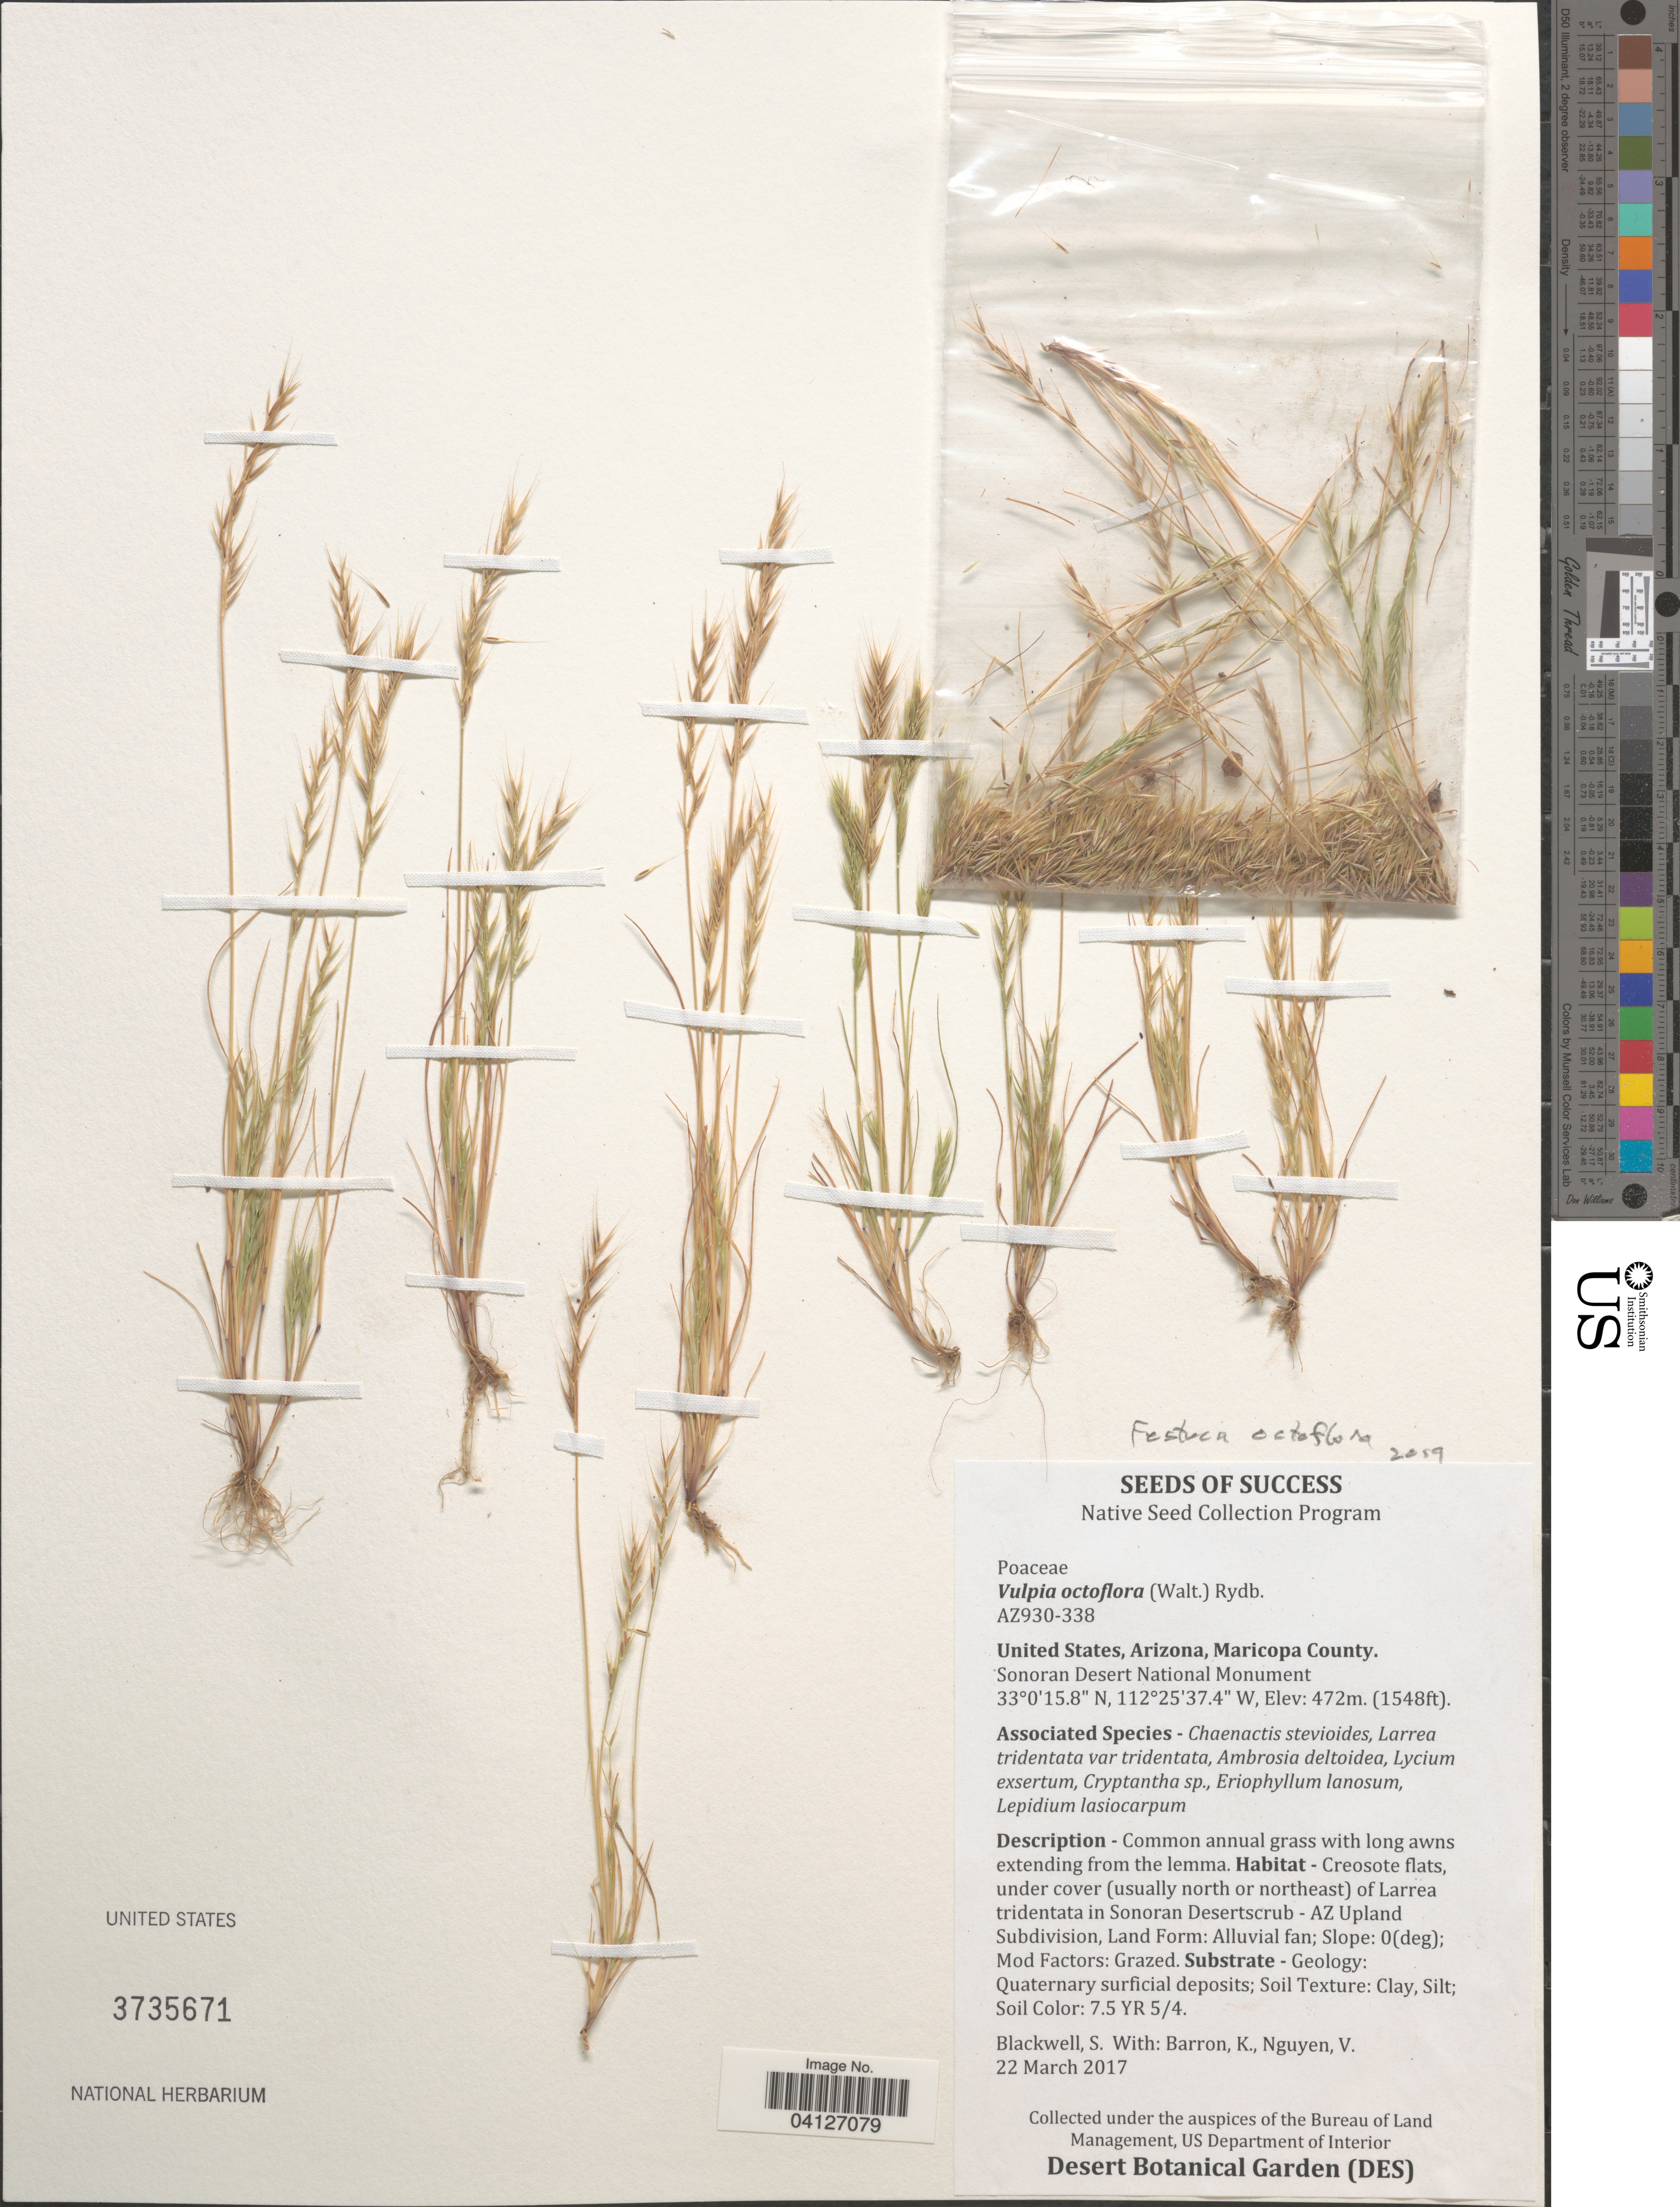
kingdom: Plantae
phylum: Tracheophyta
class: Liliopsida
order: Poales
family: Poaceae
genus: Vulpia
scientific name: Vulpia octoflora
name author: (Walter) Rydb.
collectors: S. Blackwell, K. Barron & V. D. Nguyen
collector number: AZ930-338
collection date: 2017-03-22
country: United States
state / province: Arizona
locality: Maricopa County. Sonoran Desert National Monument.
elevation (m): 472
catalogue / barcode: US 3735671